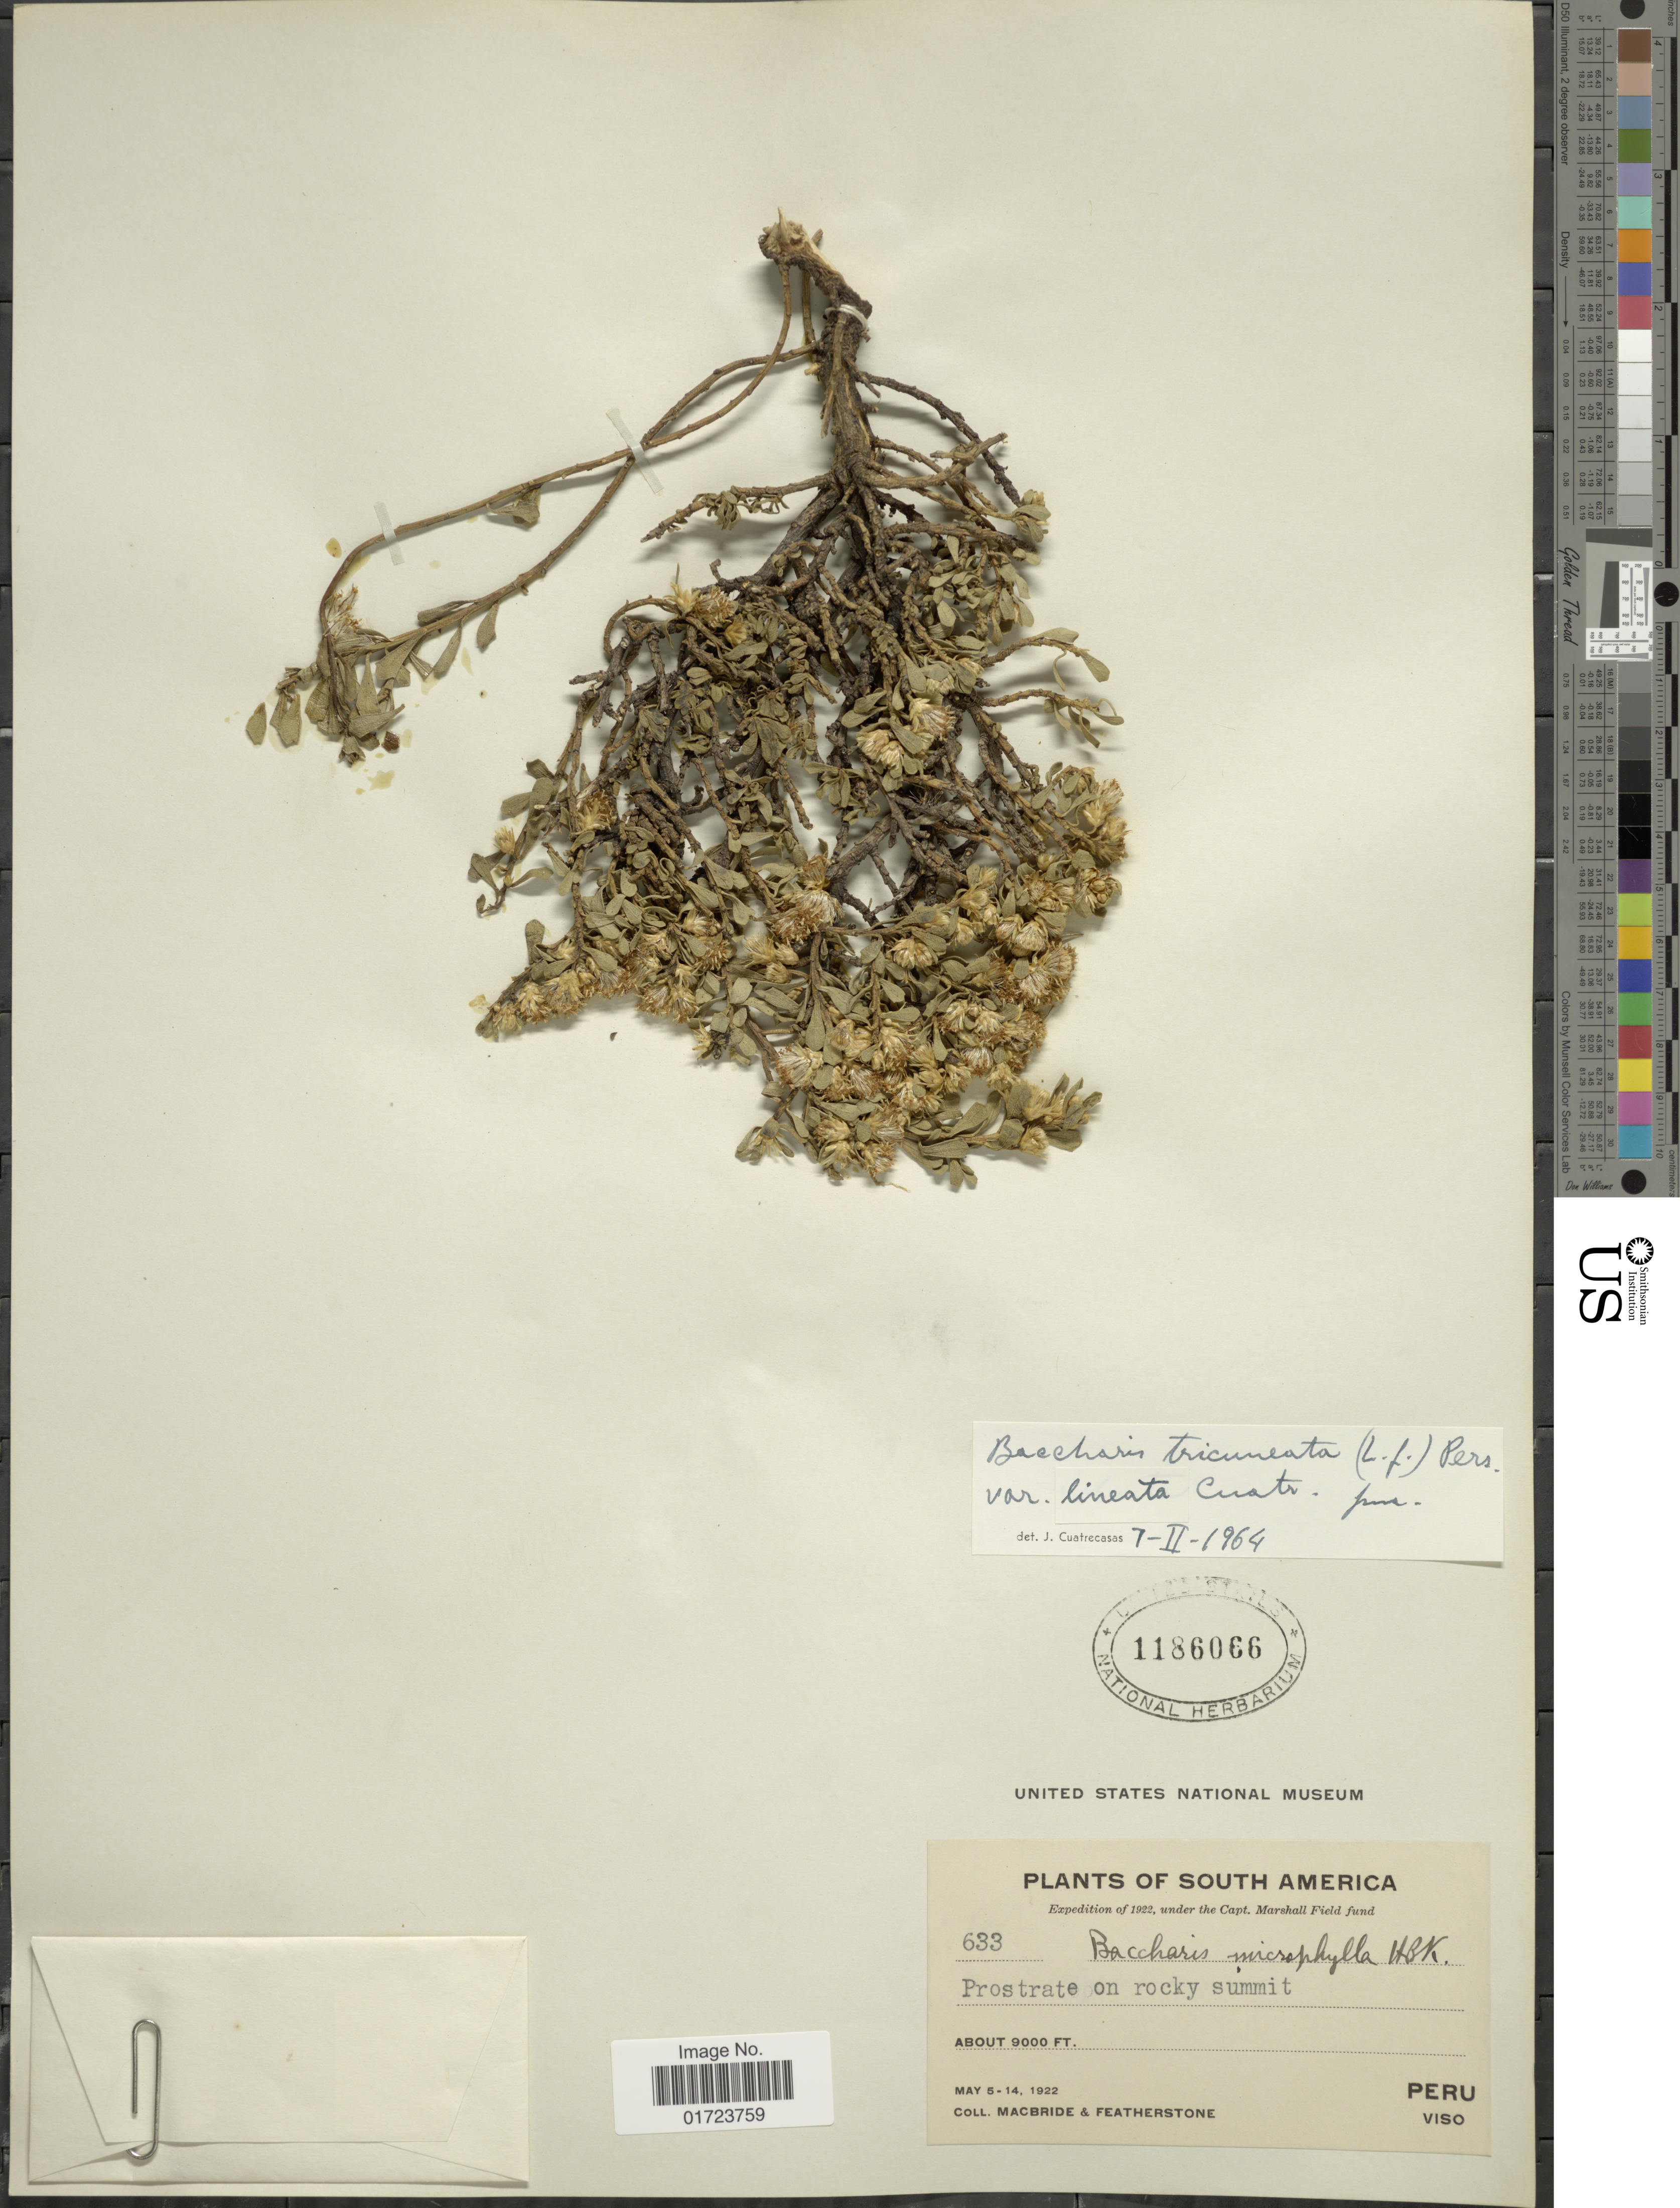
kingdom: Plantae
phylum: Tracheophyta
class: Magnoliopsida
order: Asterales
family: Asteraceae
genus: Baccharis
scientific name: Baccharis tricuneata var. lineata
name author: Cuatrec.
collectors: Macbride, -- & -. Featherstone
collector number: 633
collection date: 1922-05-05/1922-05-14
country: Peru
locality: South America. Peru,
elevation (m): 2743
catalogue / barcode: US 1186066